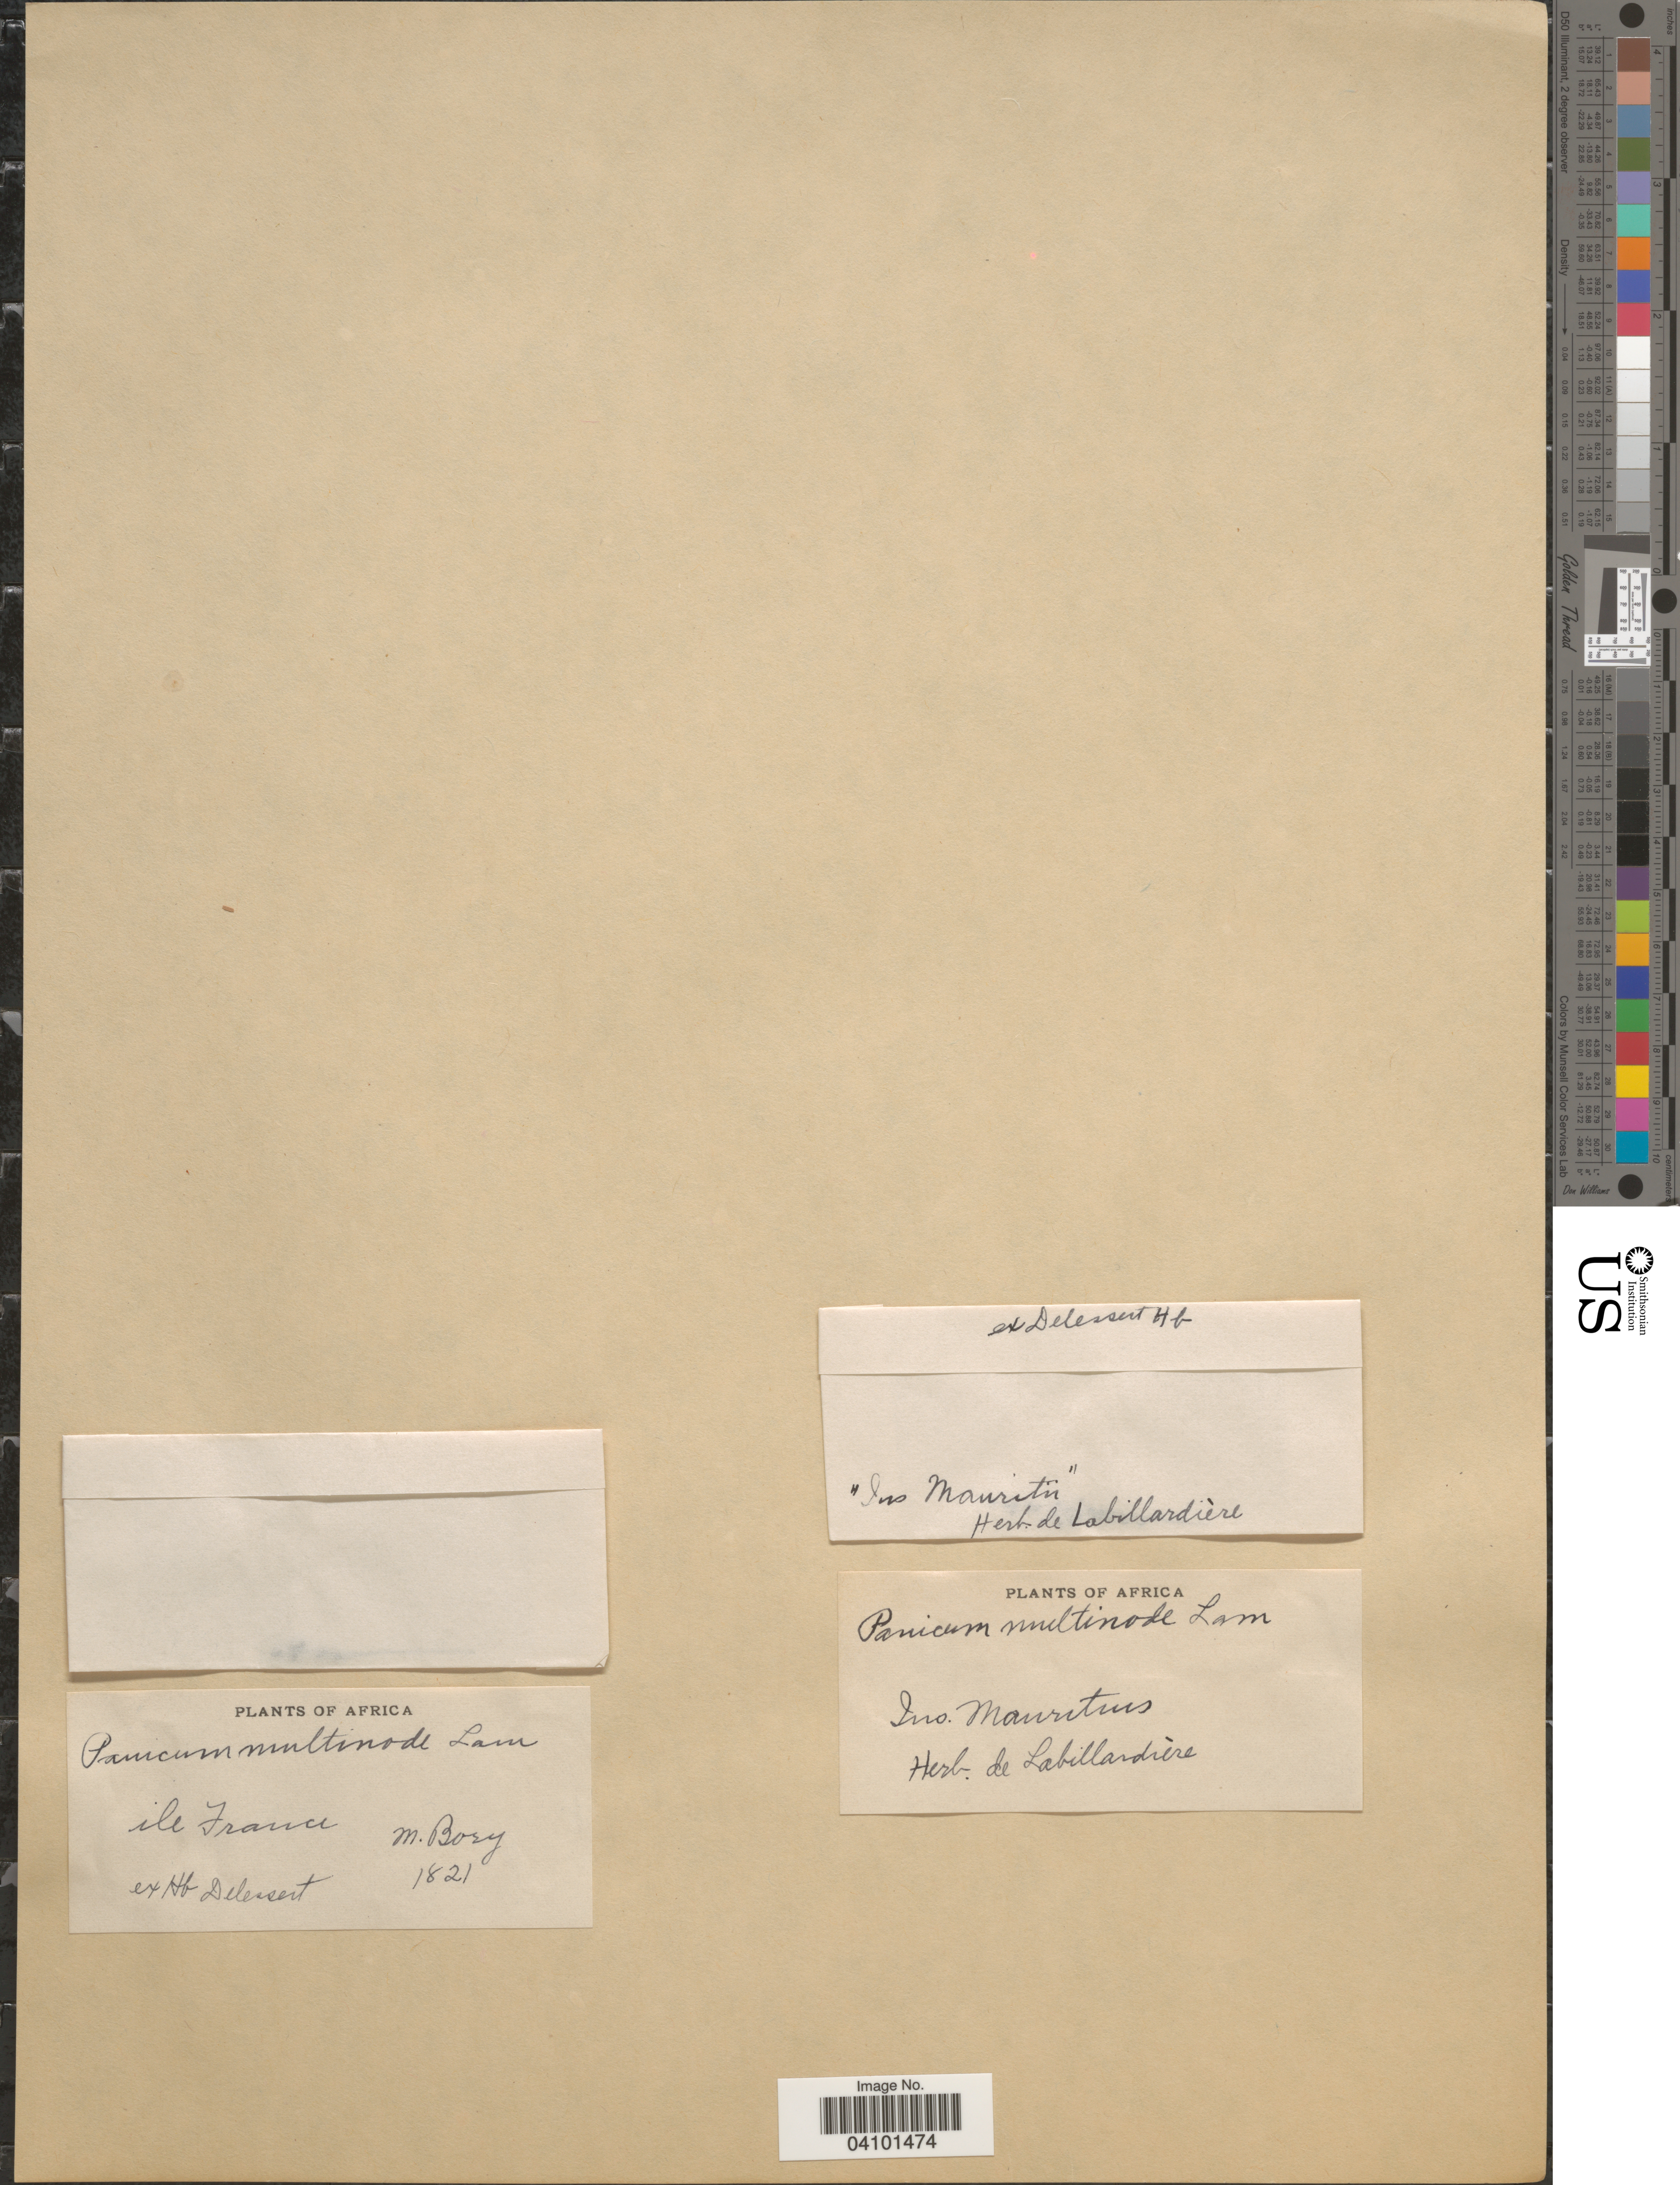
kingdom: Plantae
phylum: Tracheophyta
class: Liliopsida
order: Poales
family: Poaceae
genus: Cyrtococcum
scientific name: Cyrtococcum multinode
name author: (Lam.) Clayton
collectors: ex herb. Delessert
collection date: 1821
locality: Ile France.